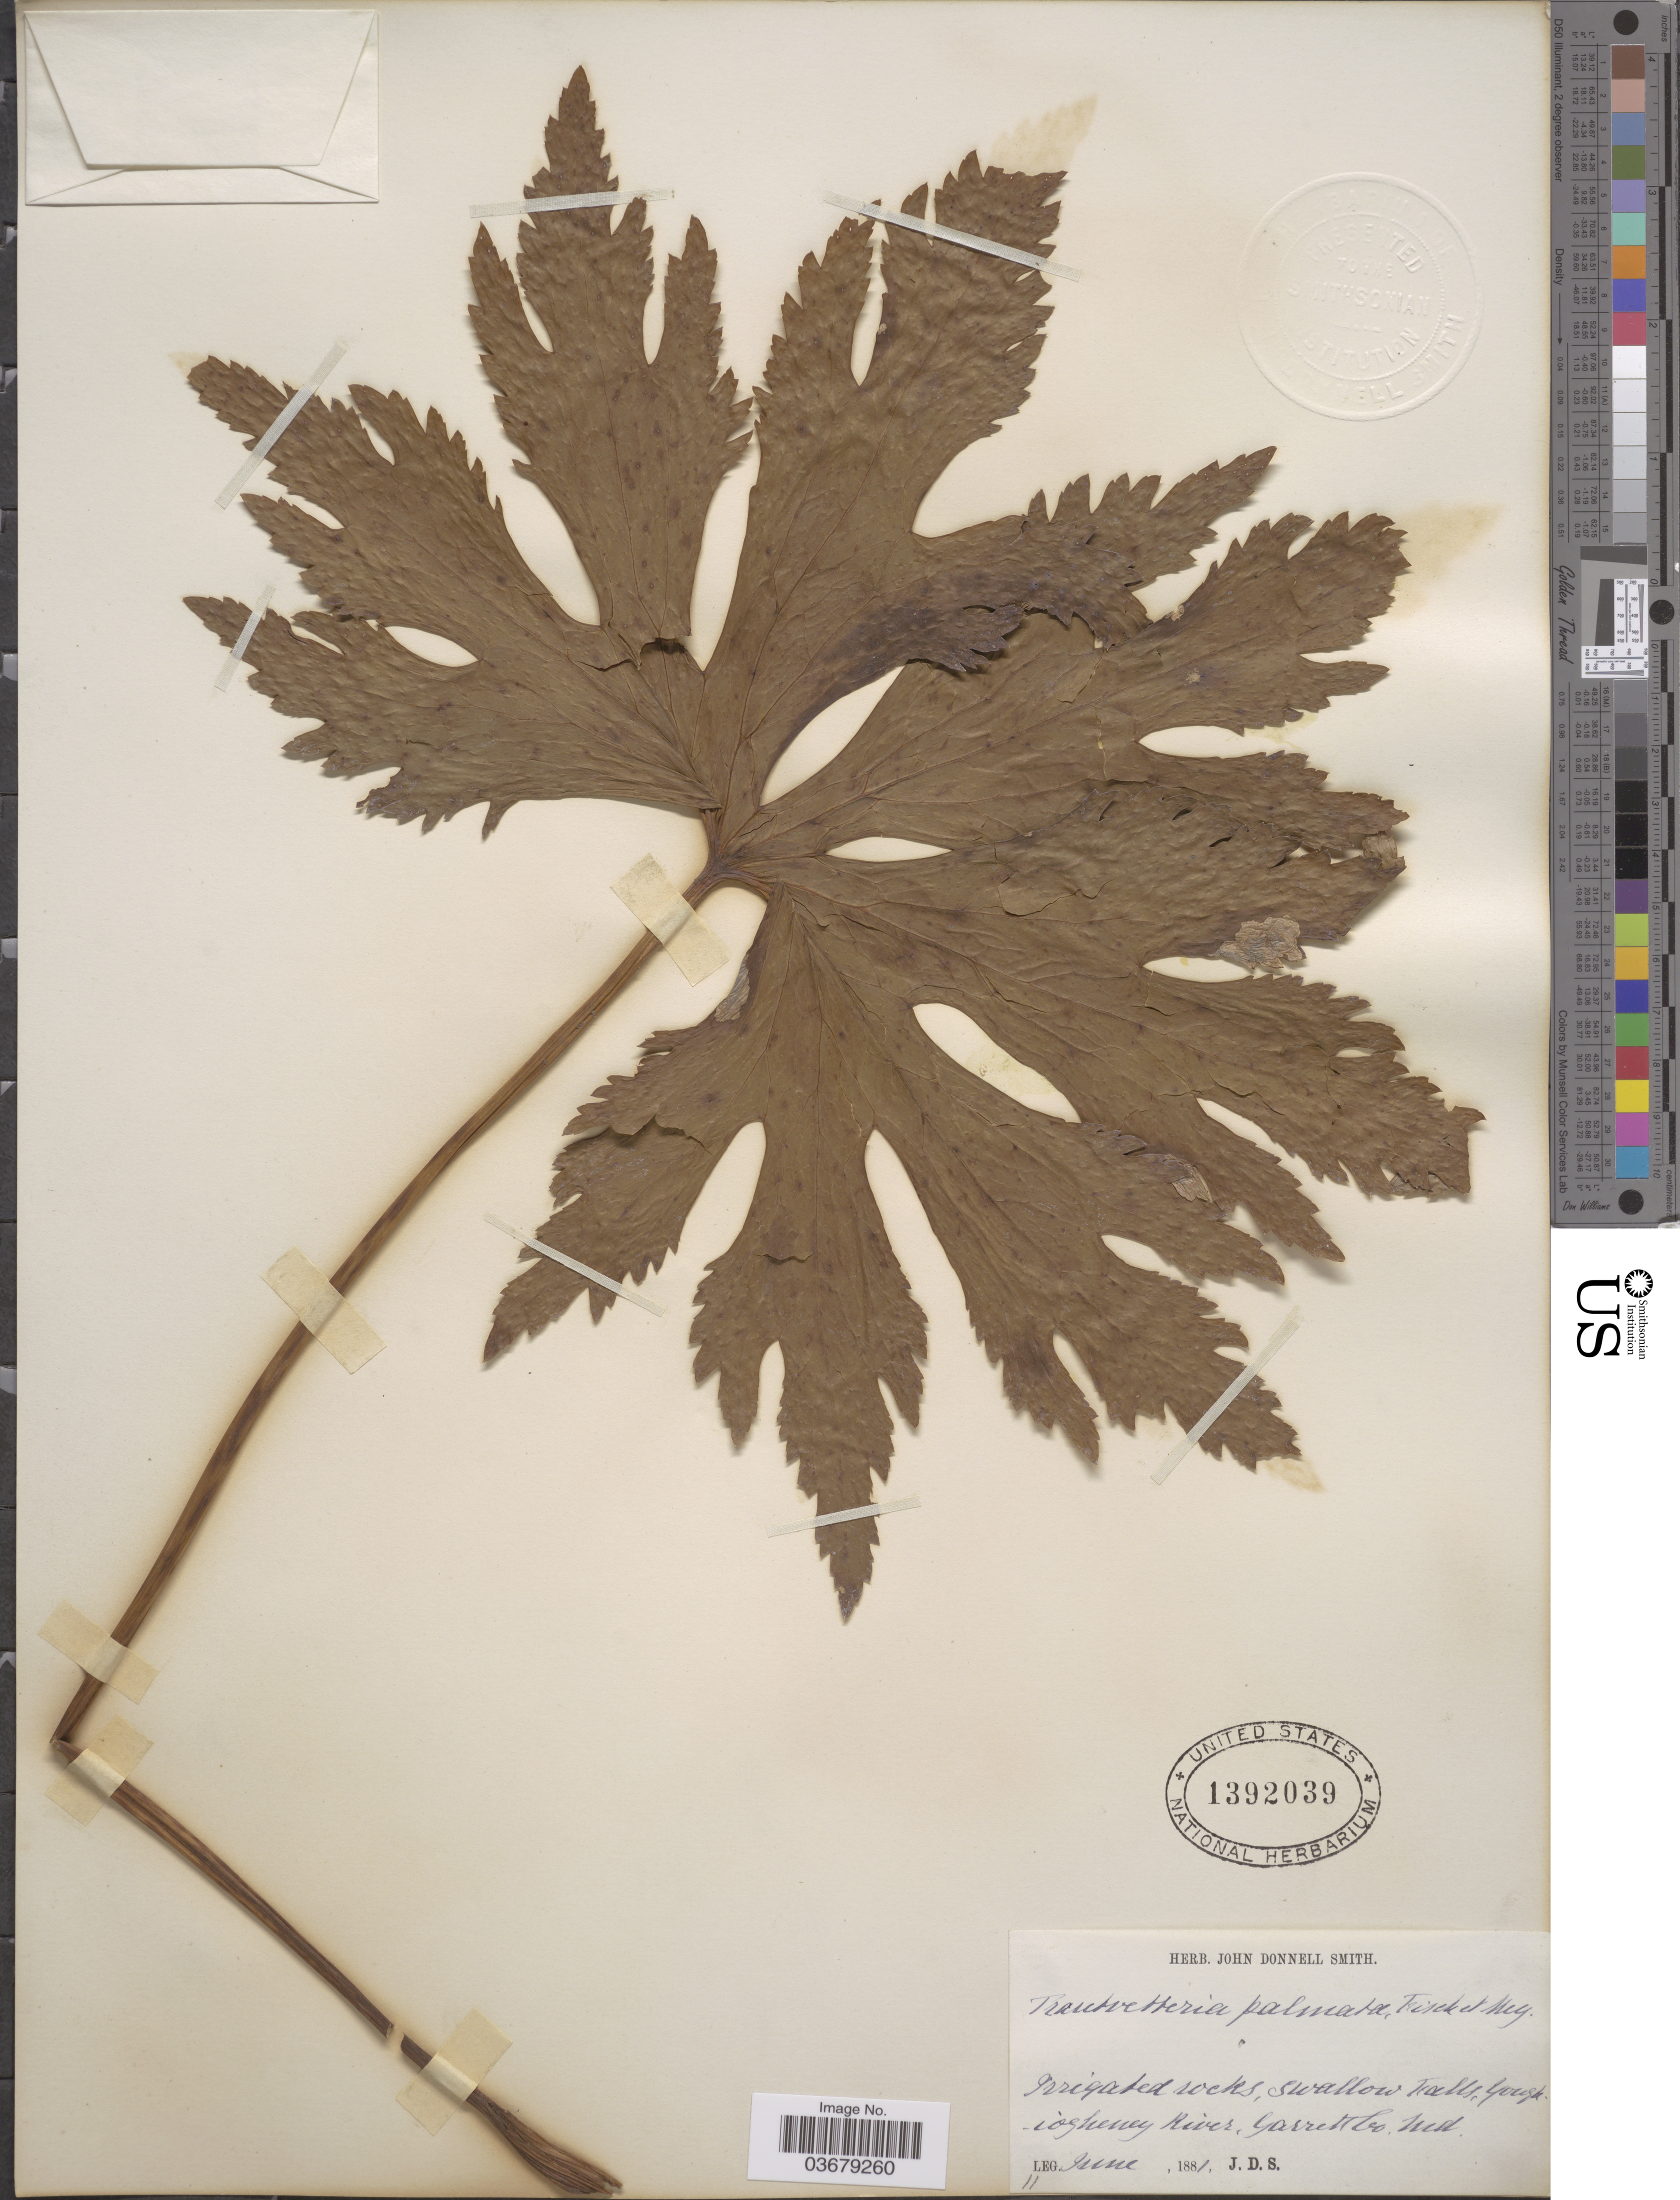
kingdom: Plantae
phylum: Tracheophyta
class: Magnoliopsida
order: Ranunculales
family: Ranunculaceae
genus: Trautvetteria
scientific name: Trautvetteria caroliniensis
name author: (Walter) Vail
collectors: J. Donnell Smith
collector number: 11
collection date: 1881-06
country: United States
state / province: Maryland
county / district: Garrett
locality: Swallow Falls, Youghiogheney River, Garrett Co.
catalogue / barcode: US 1392039